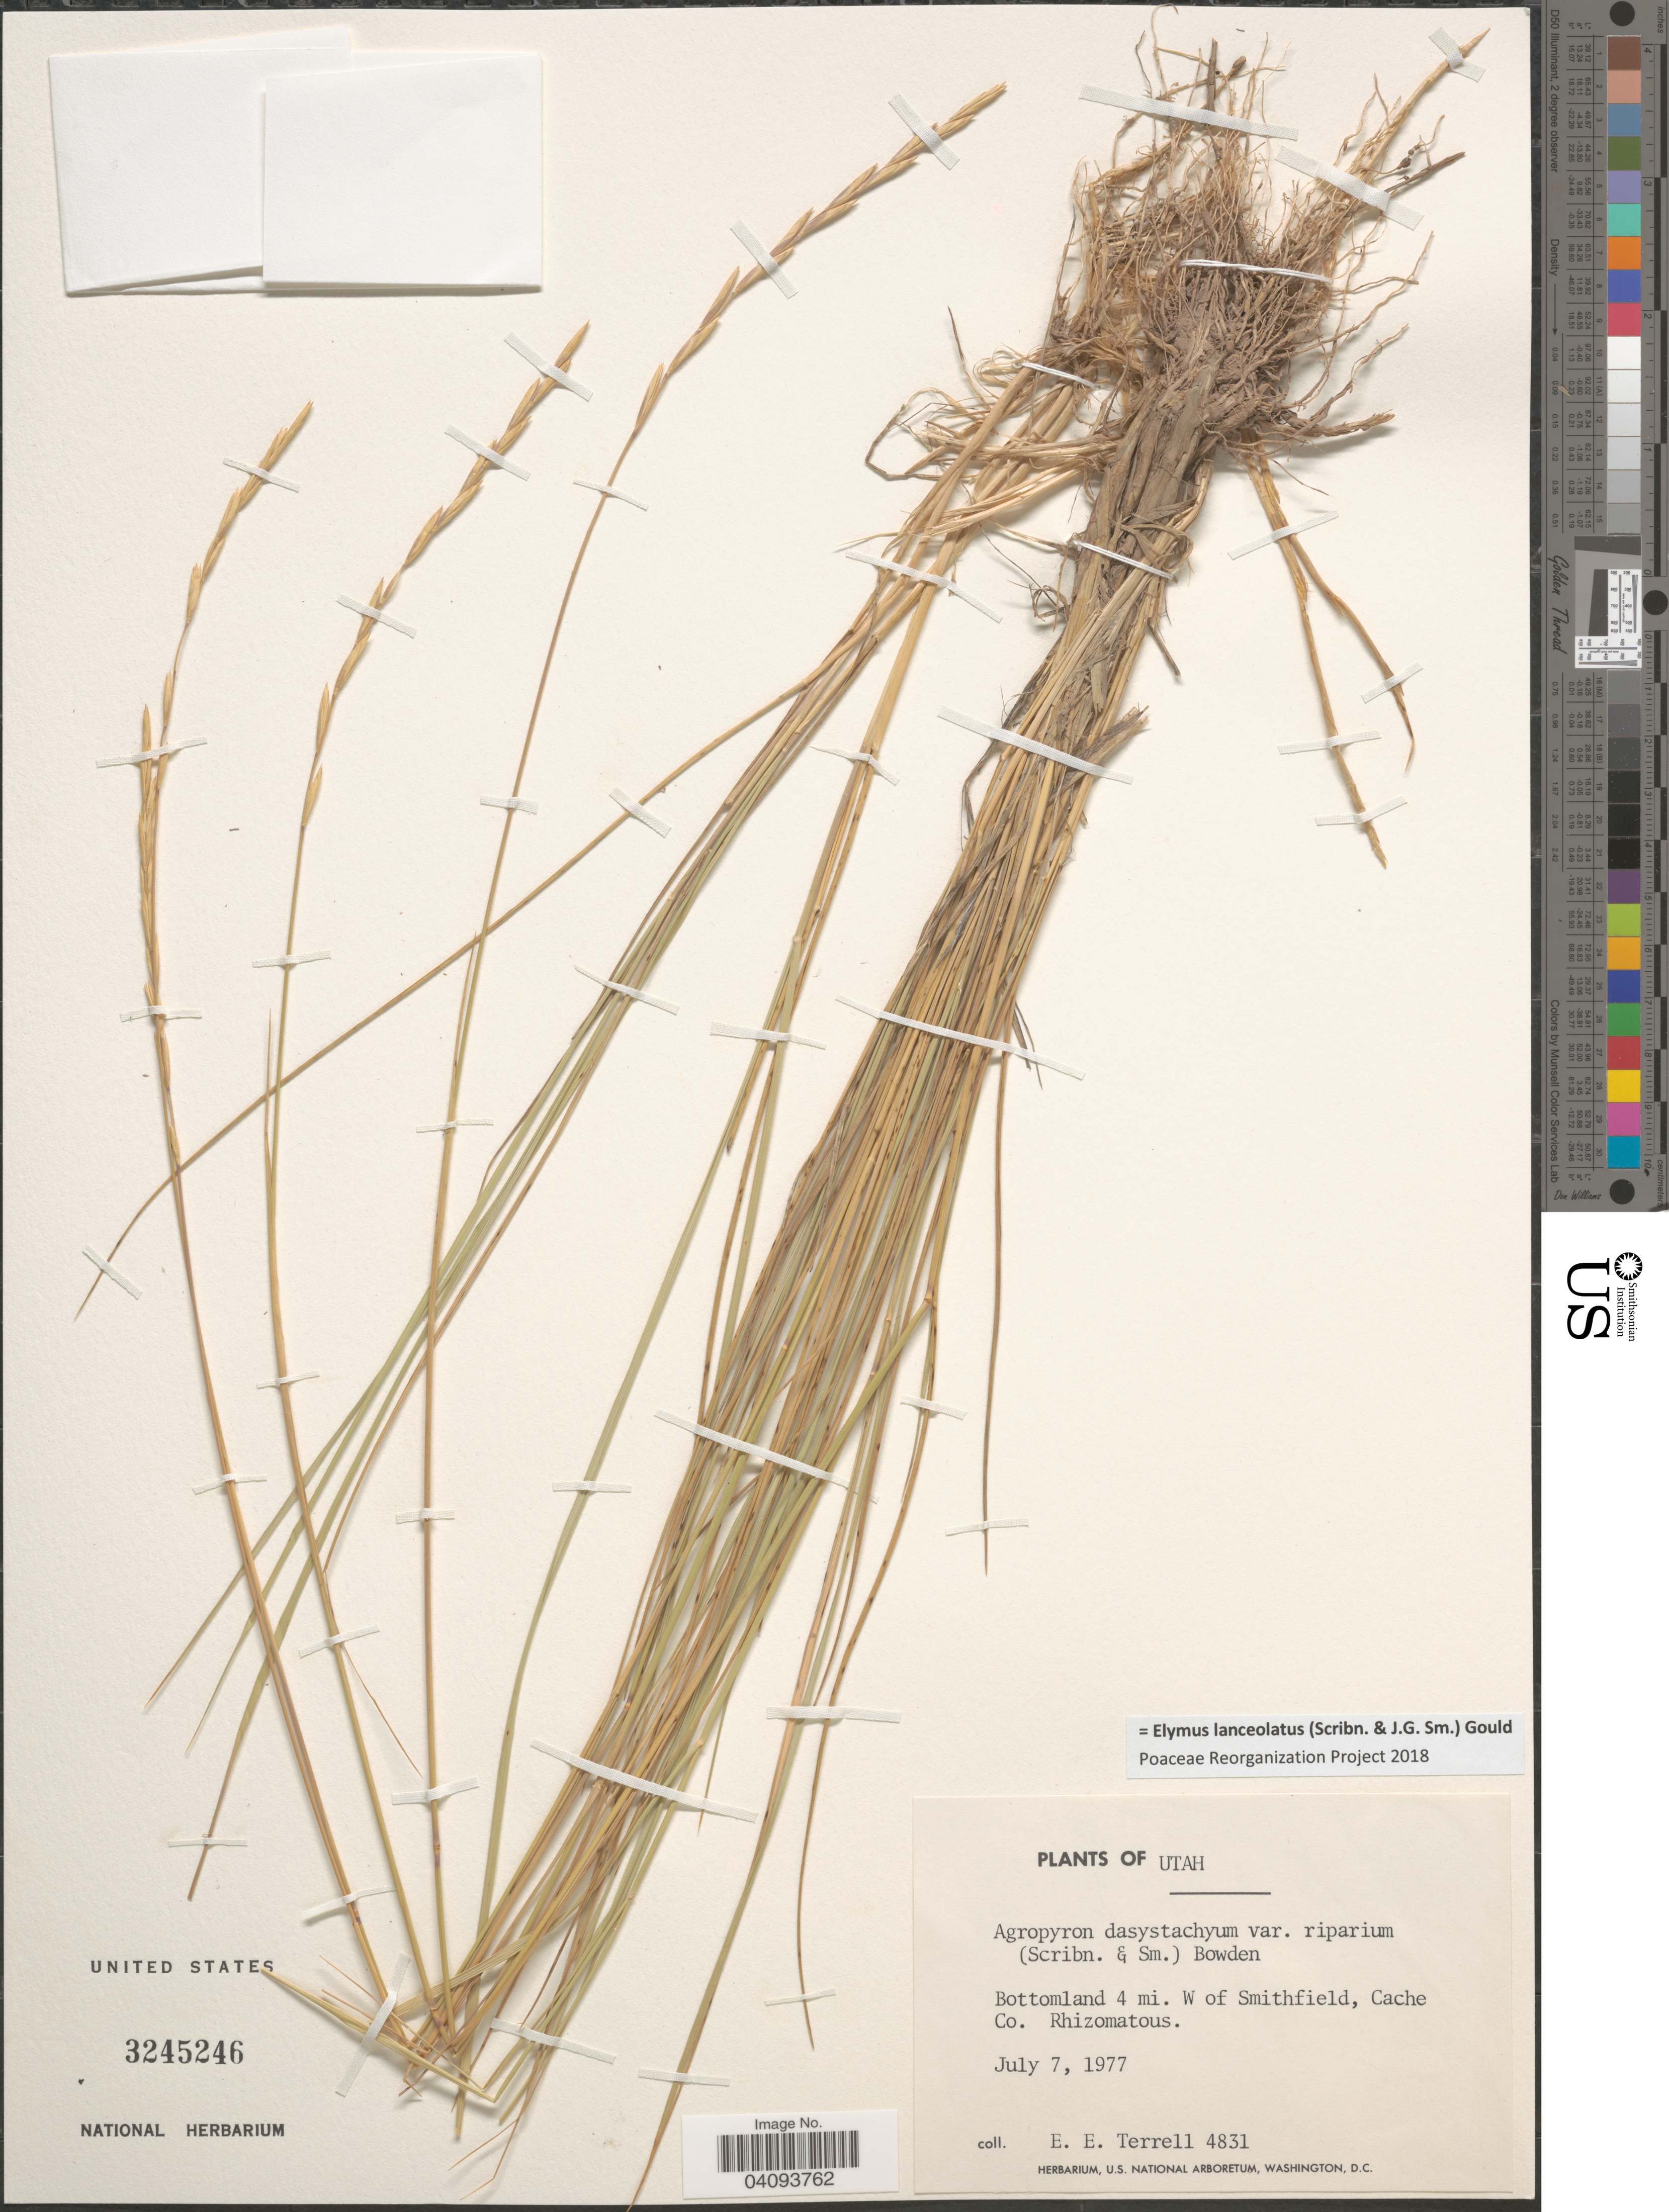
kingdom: Plantae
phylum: Tracheophyta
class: Liliopsida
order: Poales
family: Poaceae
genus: Elymus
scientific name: Elymus lanceolatus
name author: (Scribn. & J.G. Sm.) Gould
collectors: E. E. Terrell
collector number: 4831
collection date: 1977-07-07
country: United States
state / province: Utah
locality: Bottomland 4 mi. W of Smithfield, Cache Co.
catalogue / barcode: US 3245246